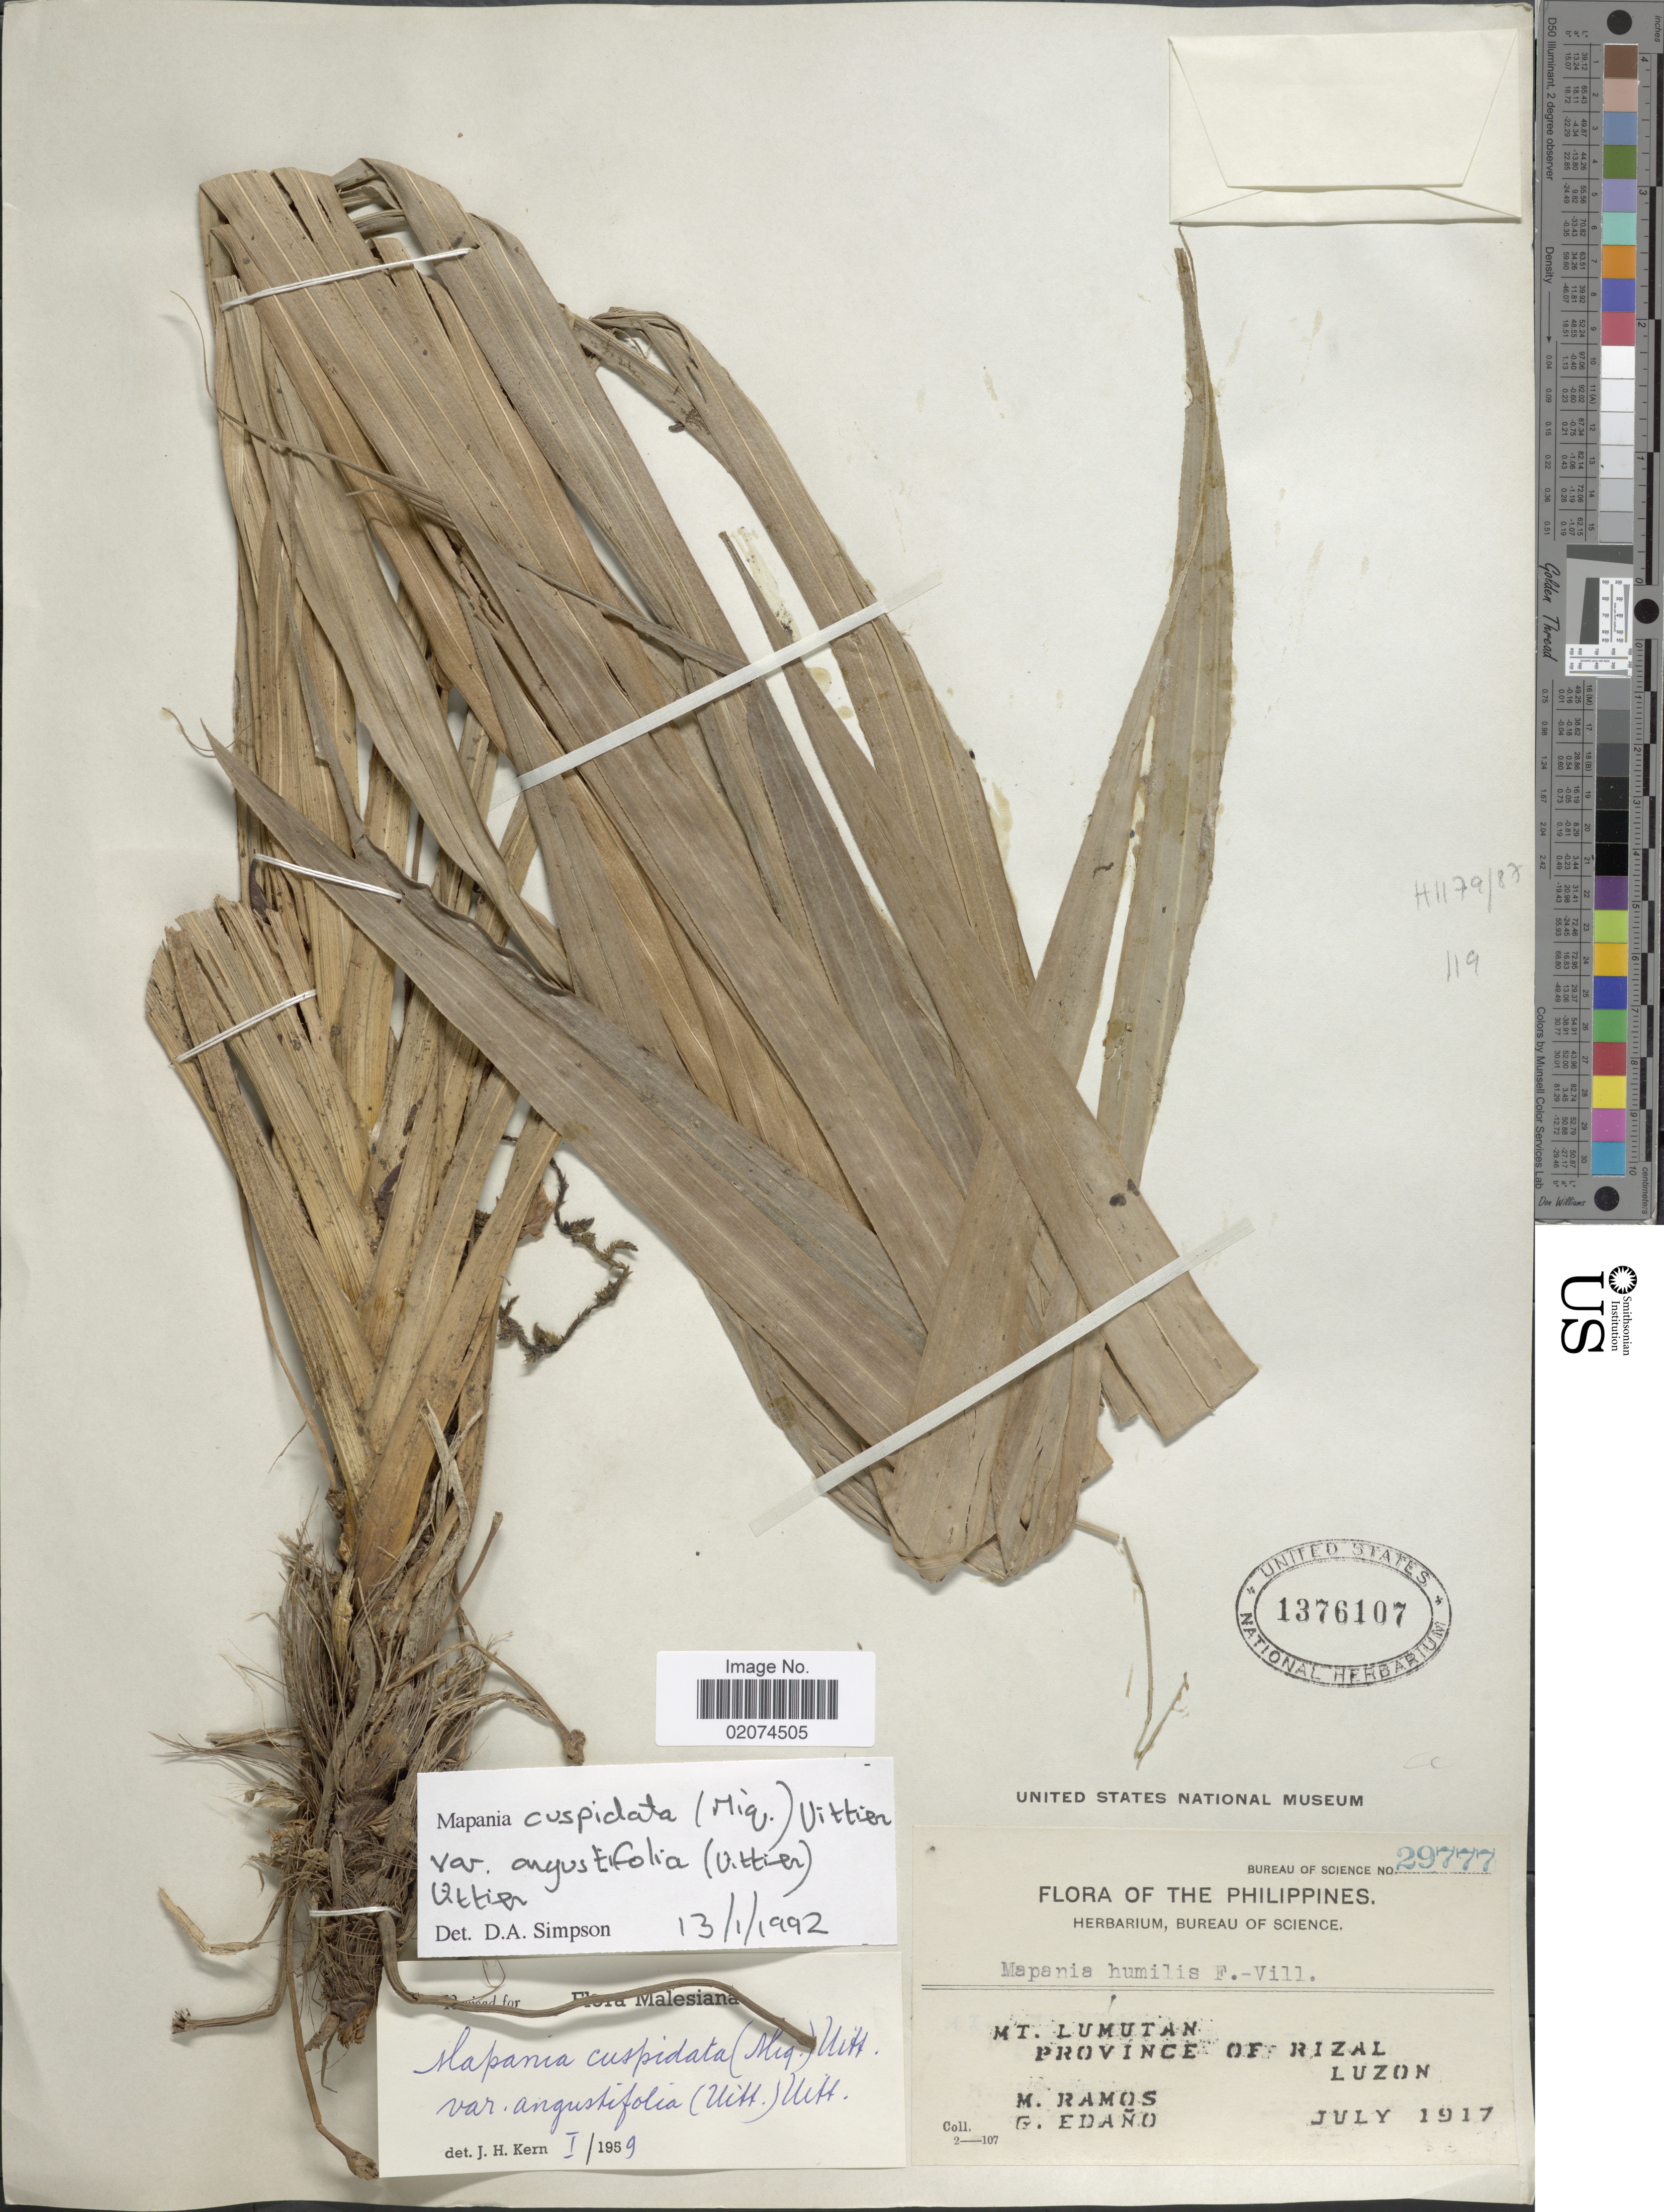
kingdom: Plantae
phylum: Tracheophyta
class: Liliopsida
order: Poales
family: Cyperaceae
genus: Mapania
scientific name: Mapania cuspidata var. angustifolia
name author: (Uittien) Uittien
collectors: M. Ramos & G. Edaño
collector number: Bureau of Science29777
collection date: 1917-07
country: Philippines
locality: Mt. Lumutan, Province of Rizal, Luzon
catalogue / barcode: US 1376107